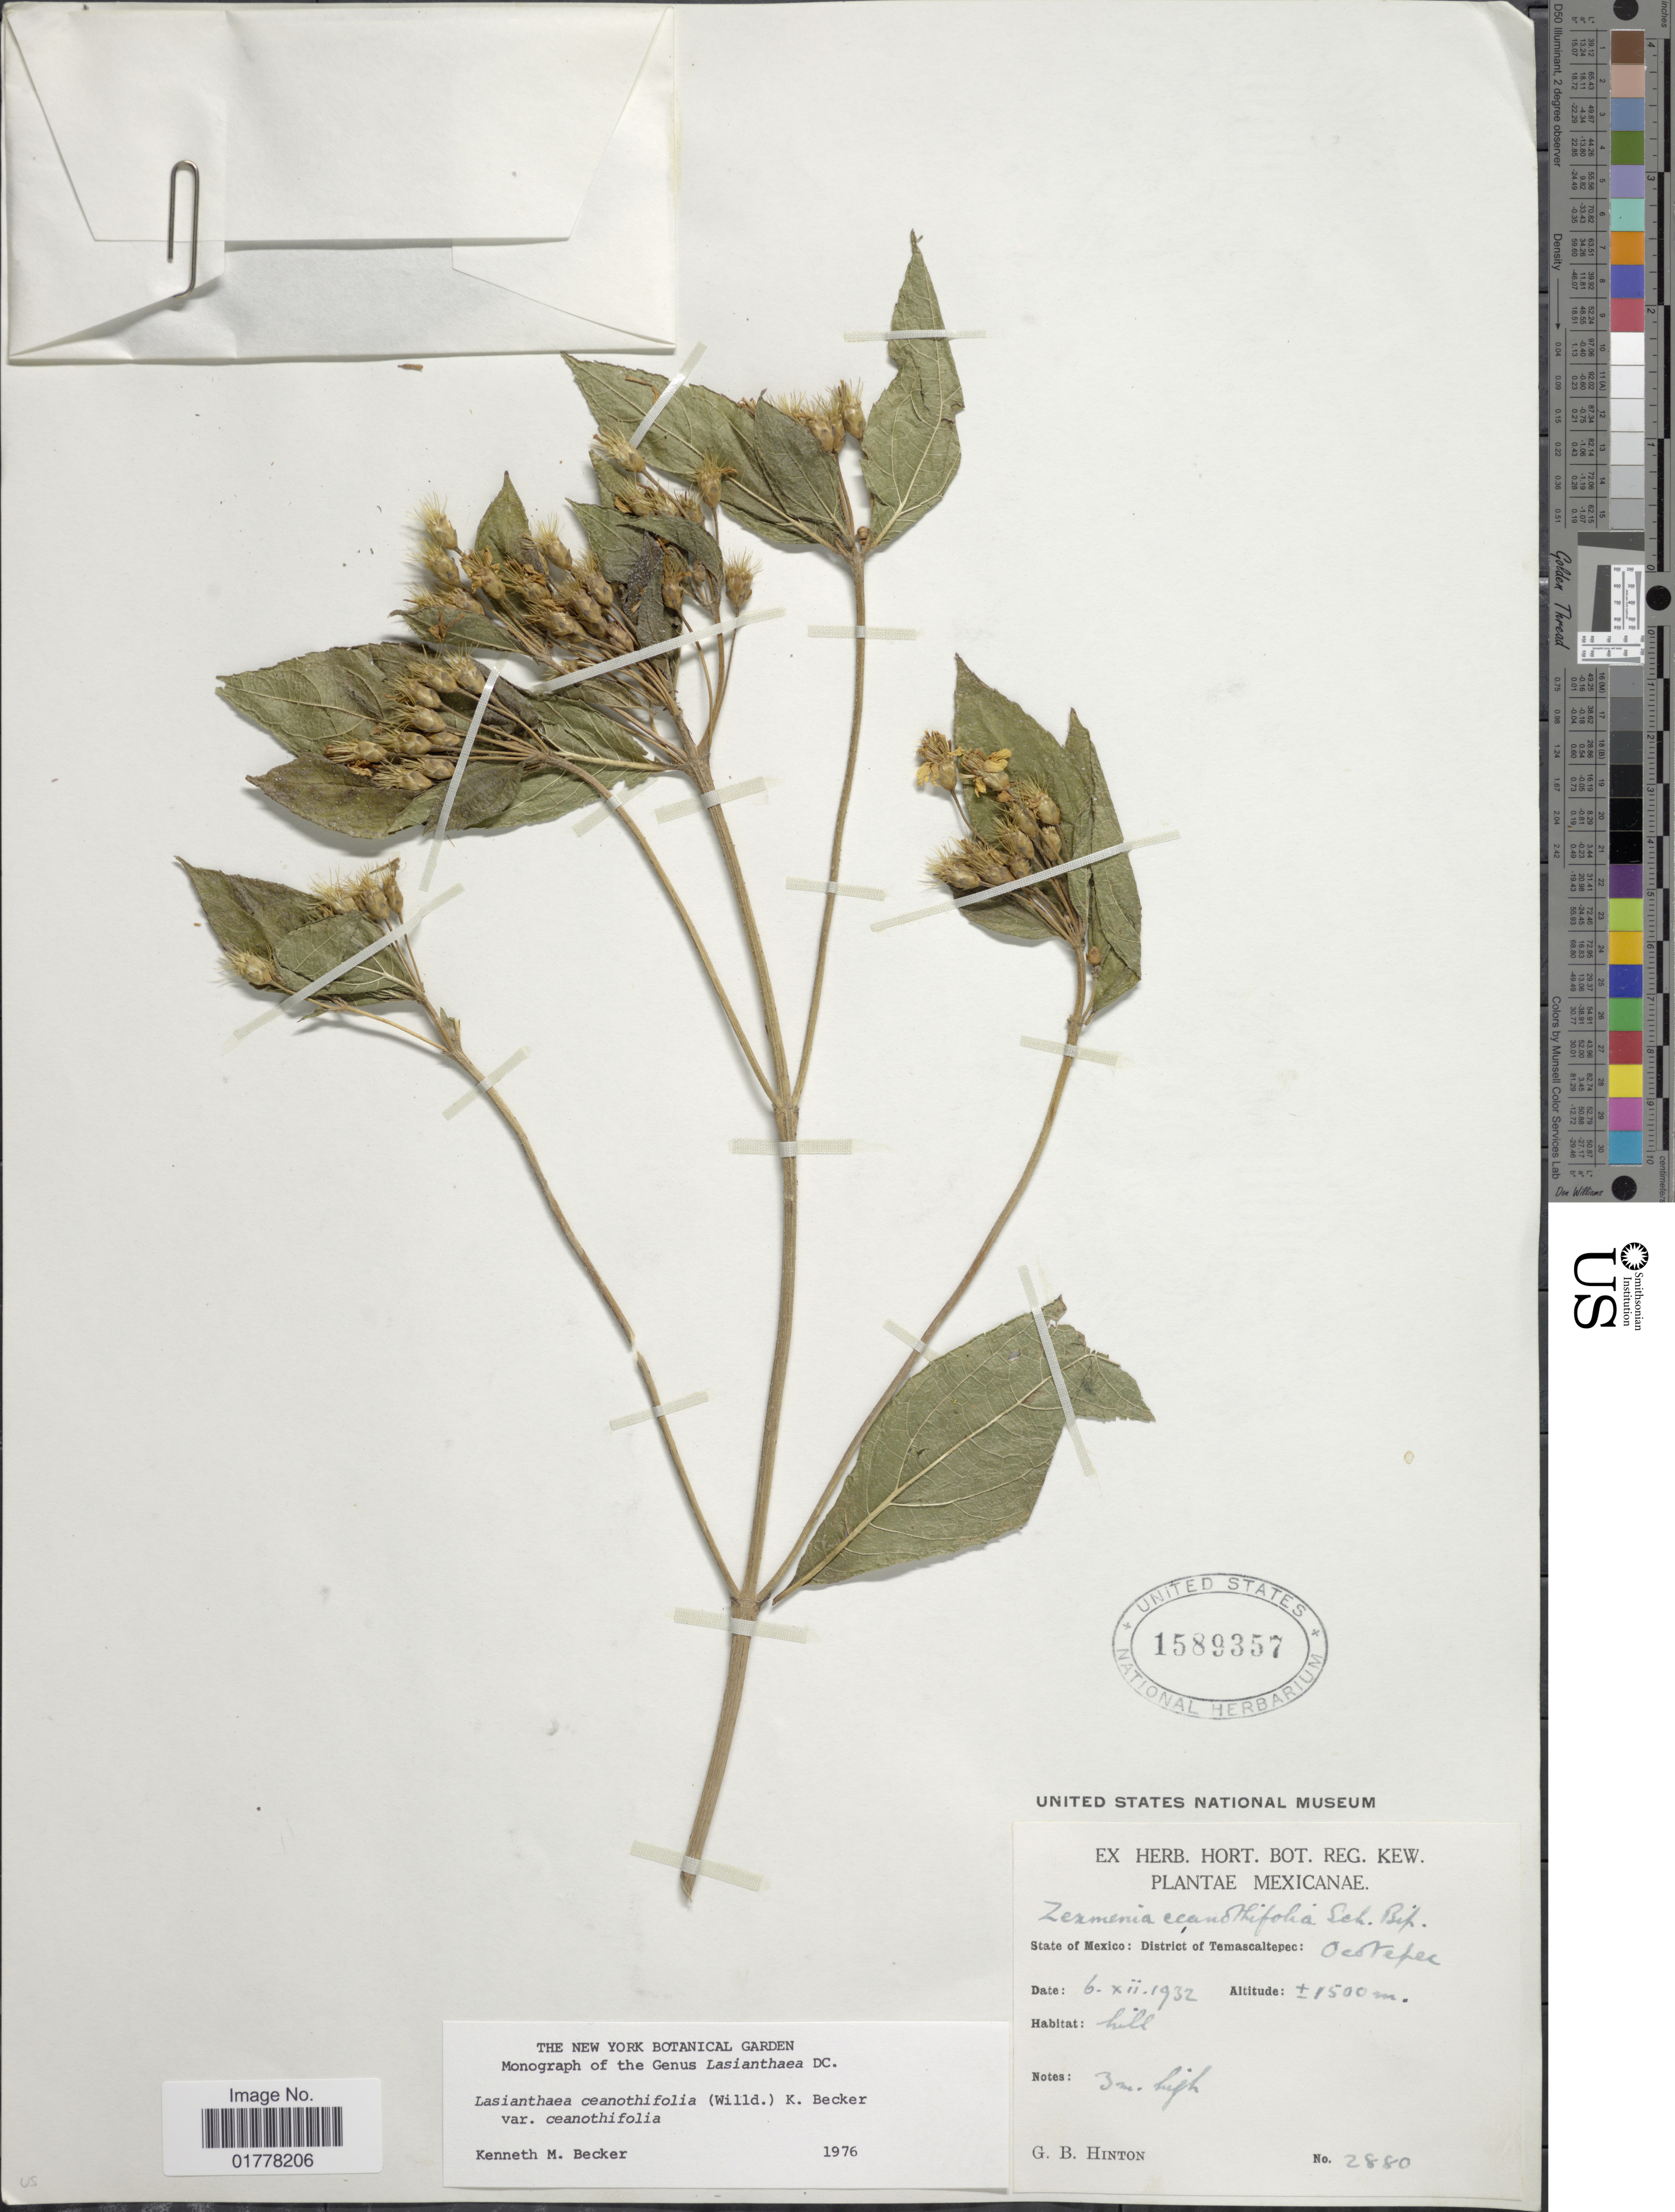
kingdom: Plantae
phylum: Tracheophyta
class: Magnoliopsida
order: Asterales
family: Asteraceae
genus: Lasianthaea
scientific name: Lasianthaea ceanothifolia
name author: (Willd.) K.M. Becker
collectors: G. B. Hinton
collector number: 2880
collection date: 1932-12-06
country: Mexico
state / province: México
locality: State of Mexico: District of Temascaltepec: Ocotepec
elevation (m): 1500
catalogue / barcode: US 1589357